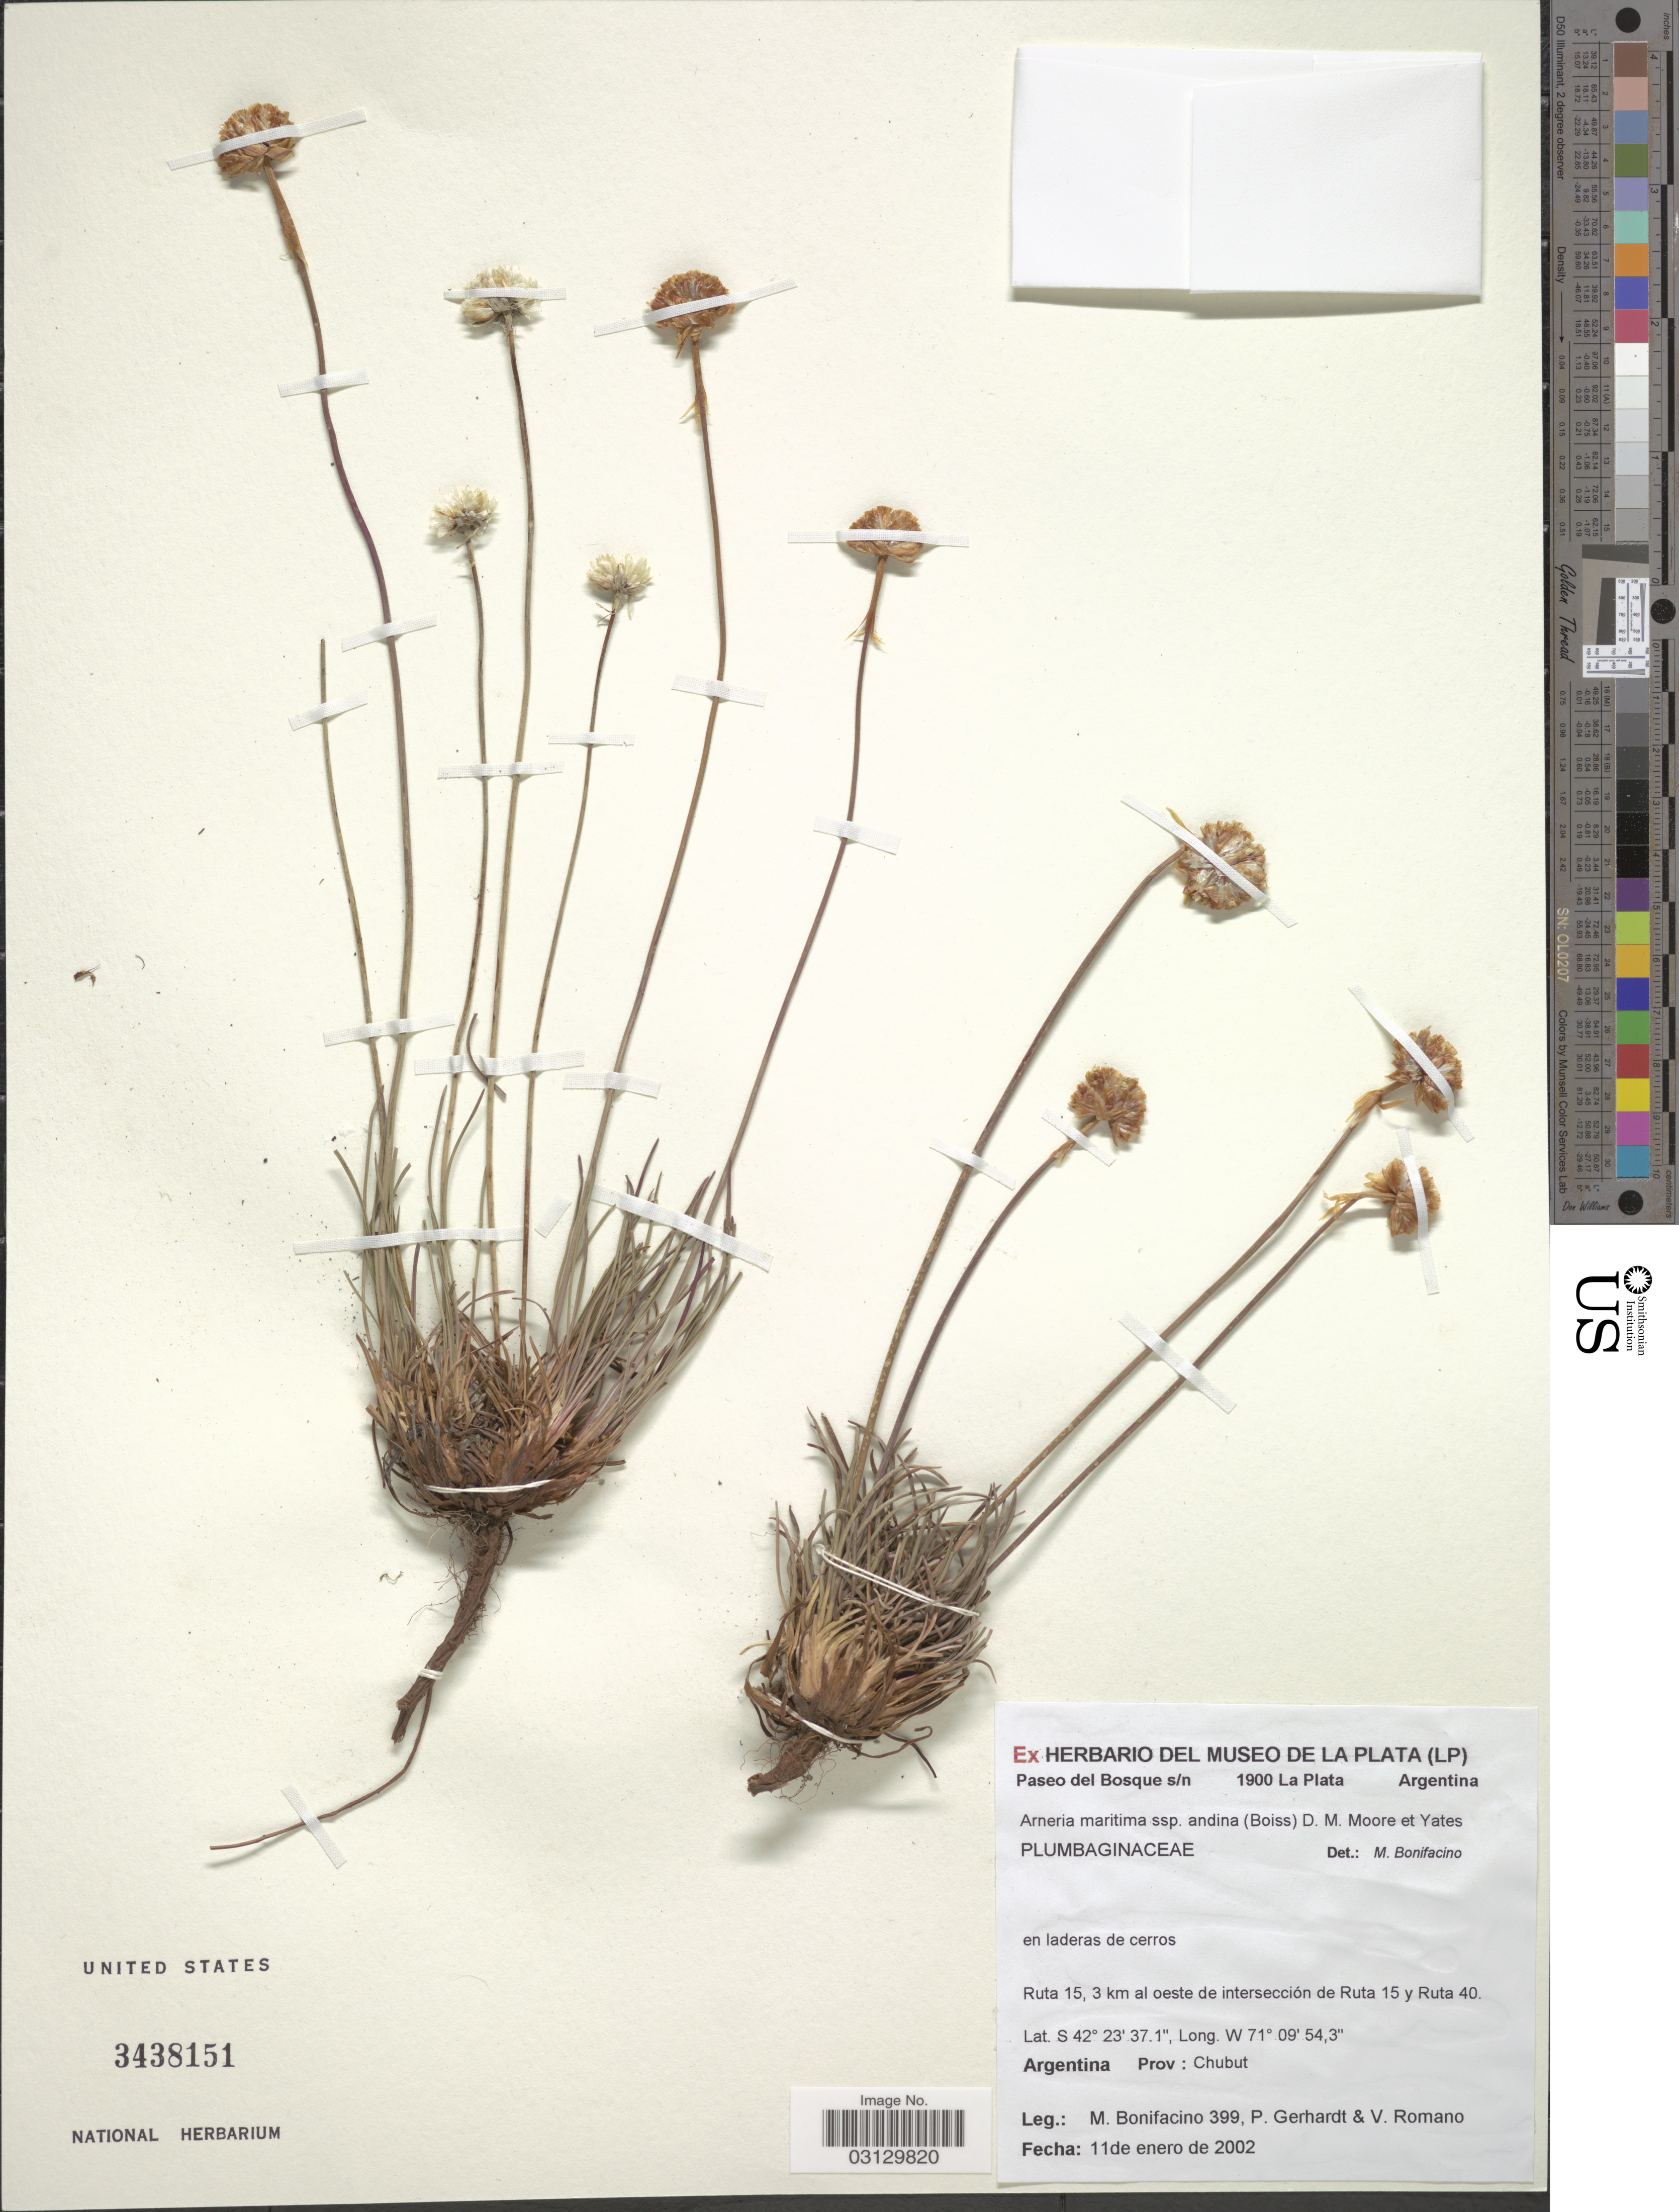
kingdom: Plantae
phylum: Tracheophyta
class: Magnoliopsida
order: Caryophyllales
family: Plumbaginaceae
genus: Armeria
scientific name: Armeria maritima subsp. andina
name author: (Poepp. ex Boiss.) D.M. Moore & H.O. Yates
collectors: M. Bonifacino, P. Gerhardt & V. Romano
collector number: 0399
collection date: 2002-01-11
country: Argentina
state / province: Chubut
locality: Ruta 15, 3 km al oeste de intersección de Ruta 15 y Ruta 40.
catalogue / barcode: US 3438151